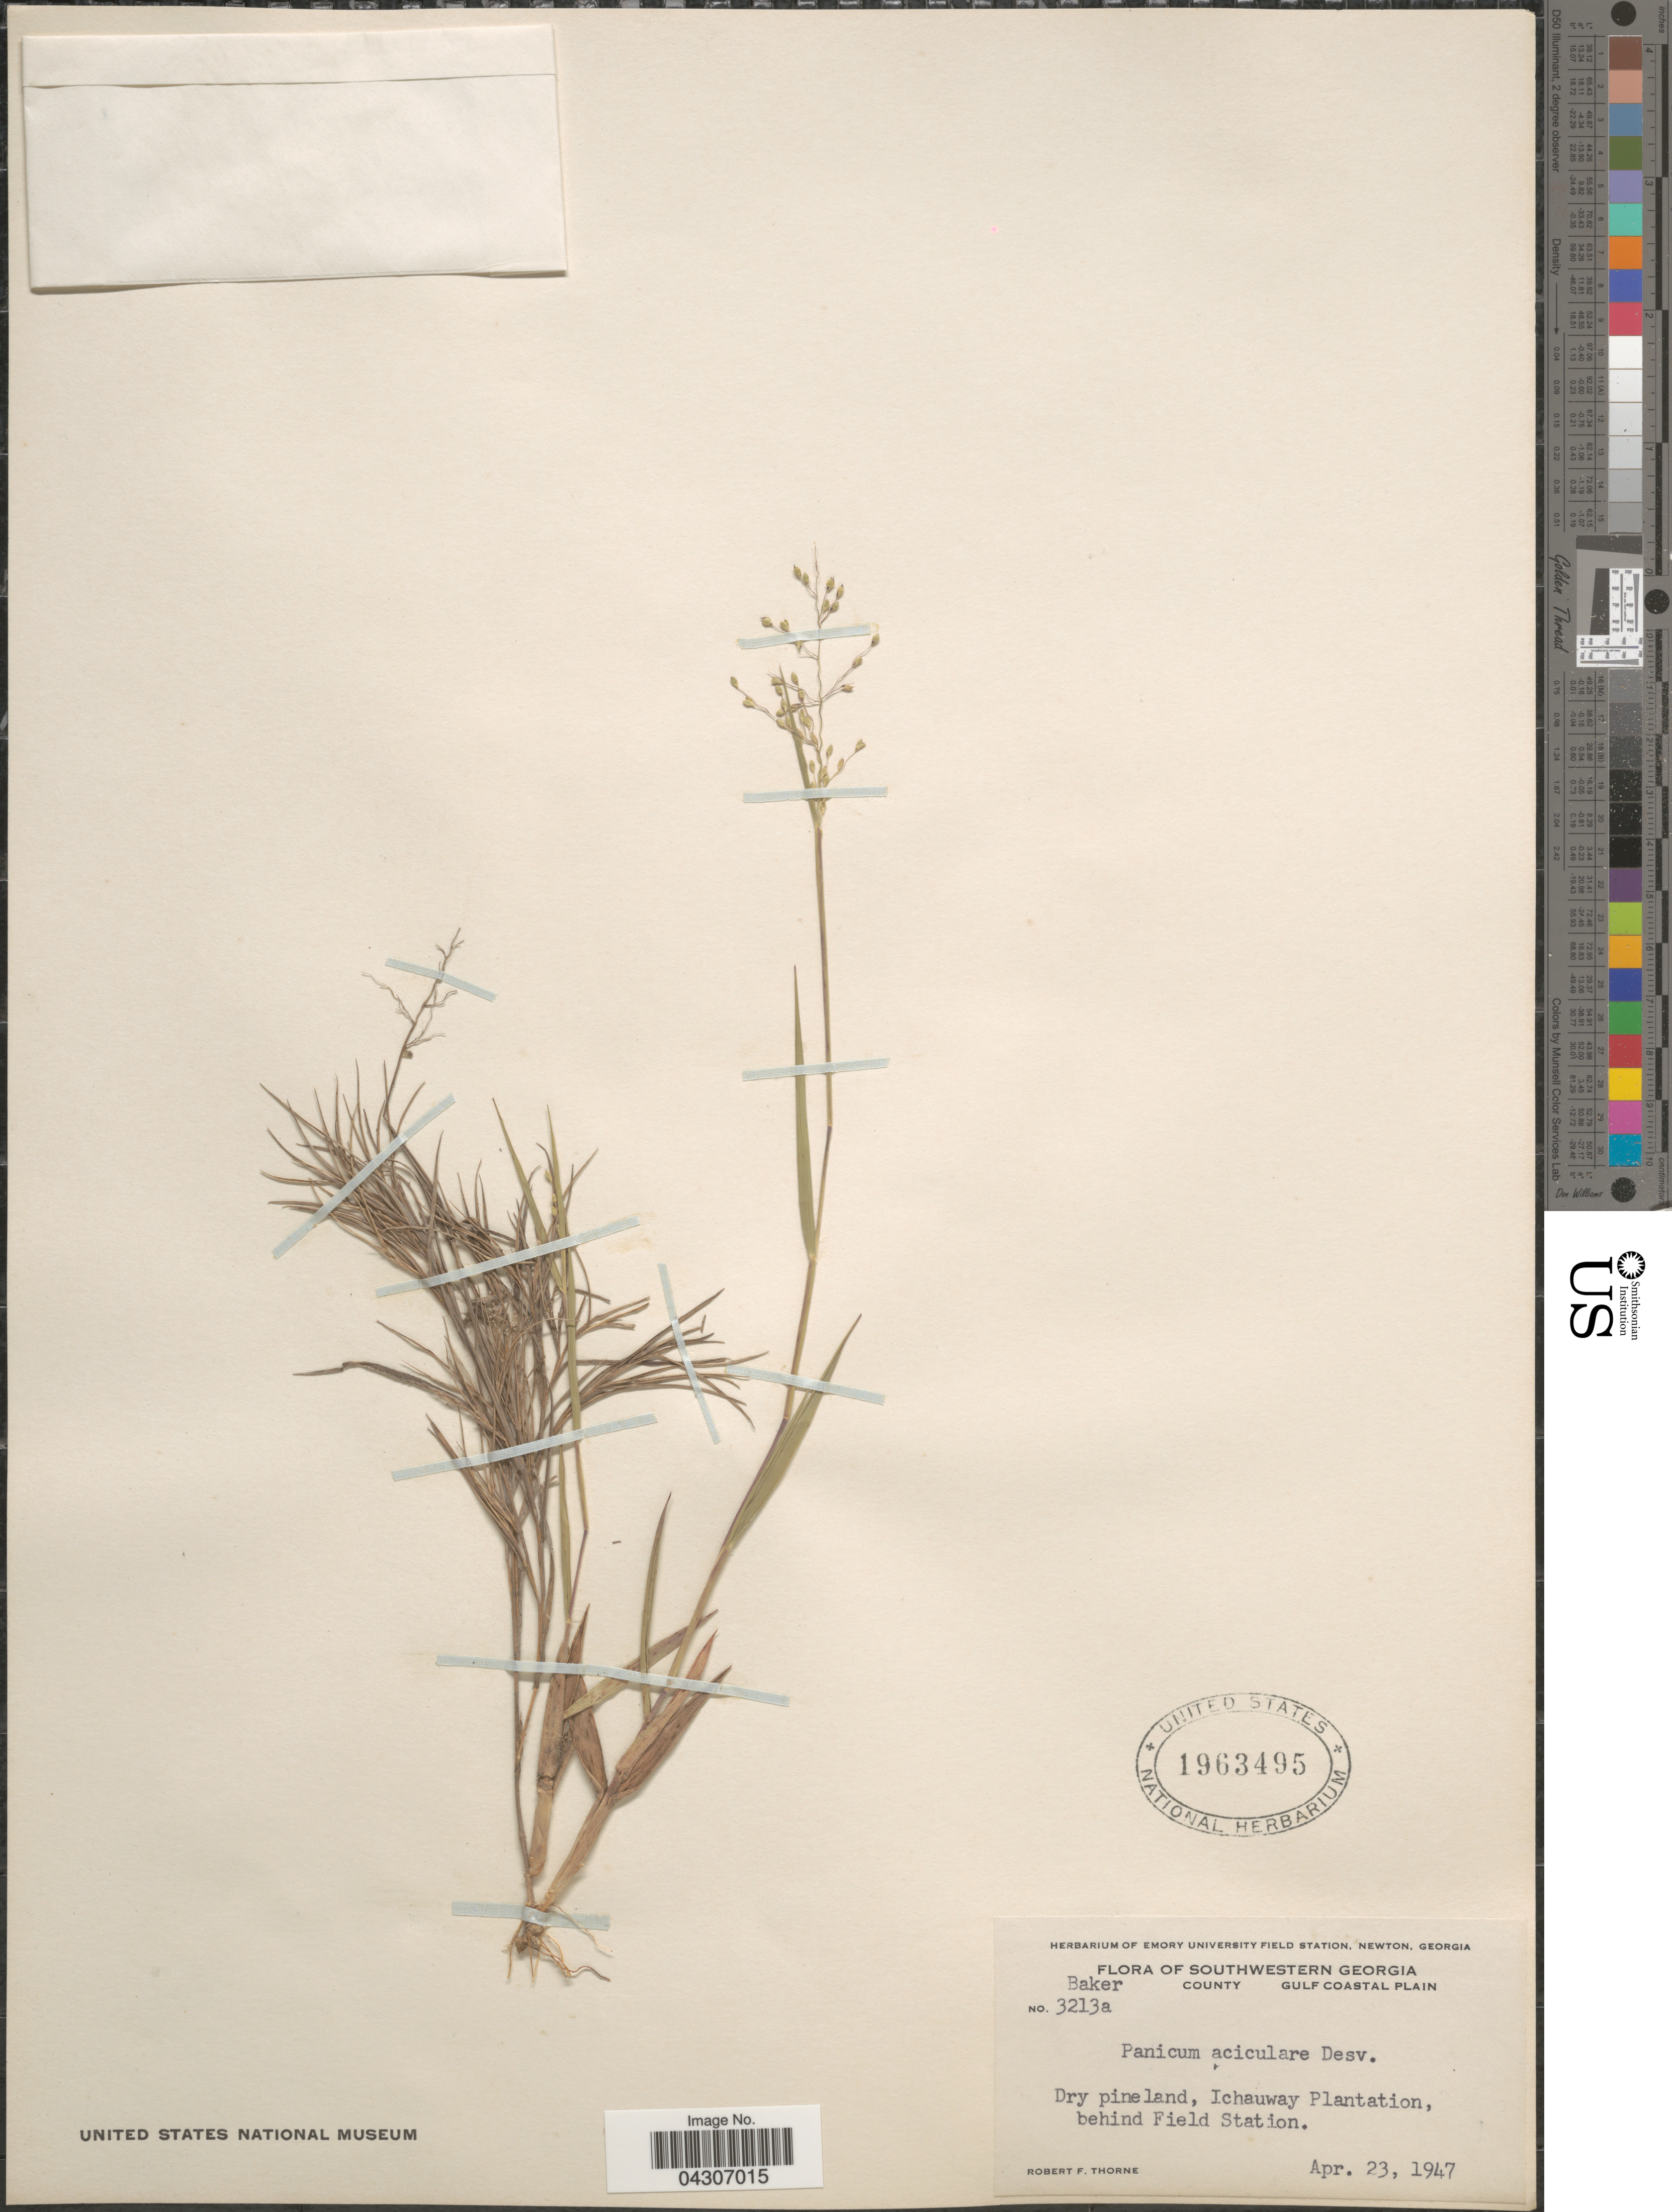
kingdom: Plantae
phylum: Tracheophyta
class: Liliopsida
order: Poales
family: Poaceae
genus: Dichanthelium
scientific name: Dichanthelium aciculare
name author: (Desv. ex Poir.) Gould & C.A. Clark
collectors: R. F. Thorne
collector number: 3213a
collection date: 1947-04-23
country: United States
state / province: Georgia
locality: Southwestern Georgia. Baker County. Gulf Coastal Plain. Dry pineland, Ichauway Plantation, behind Field Station.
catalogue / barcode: US 1963495